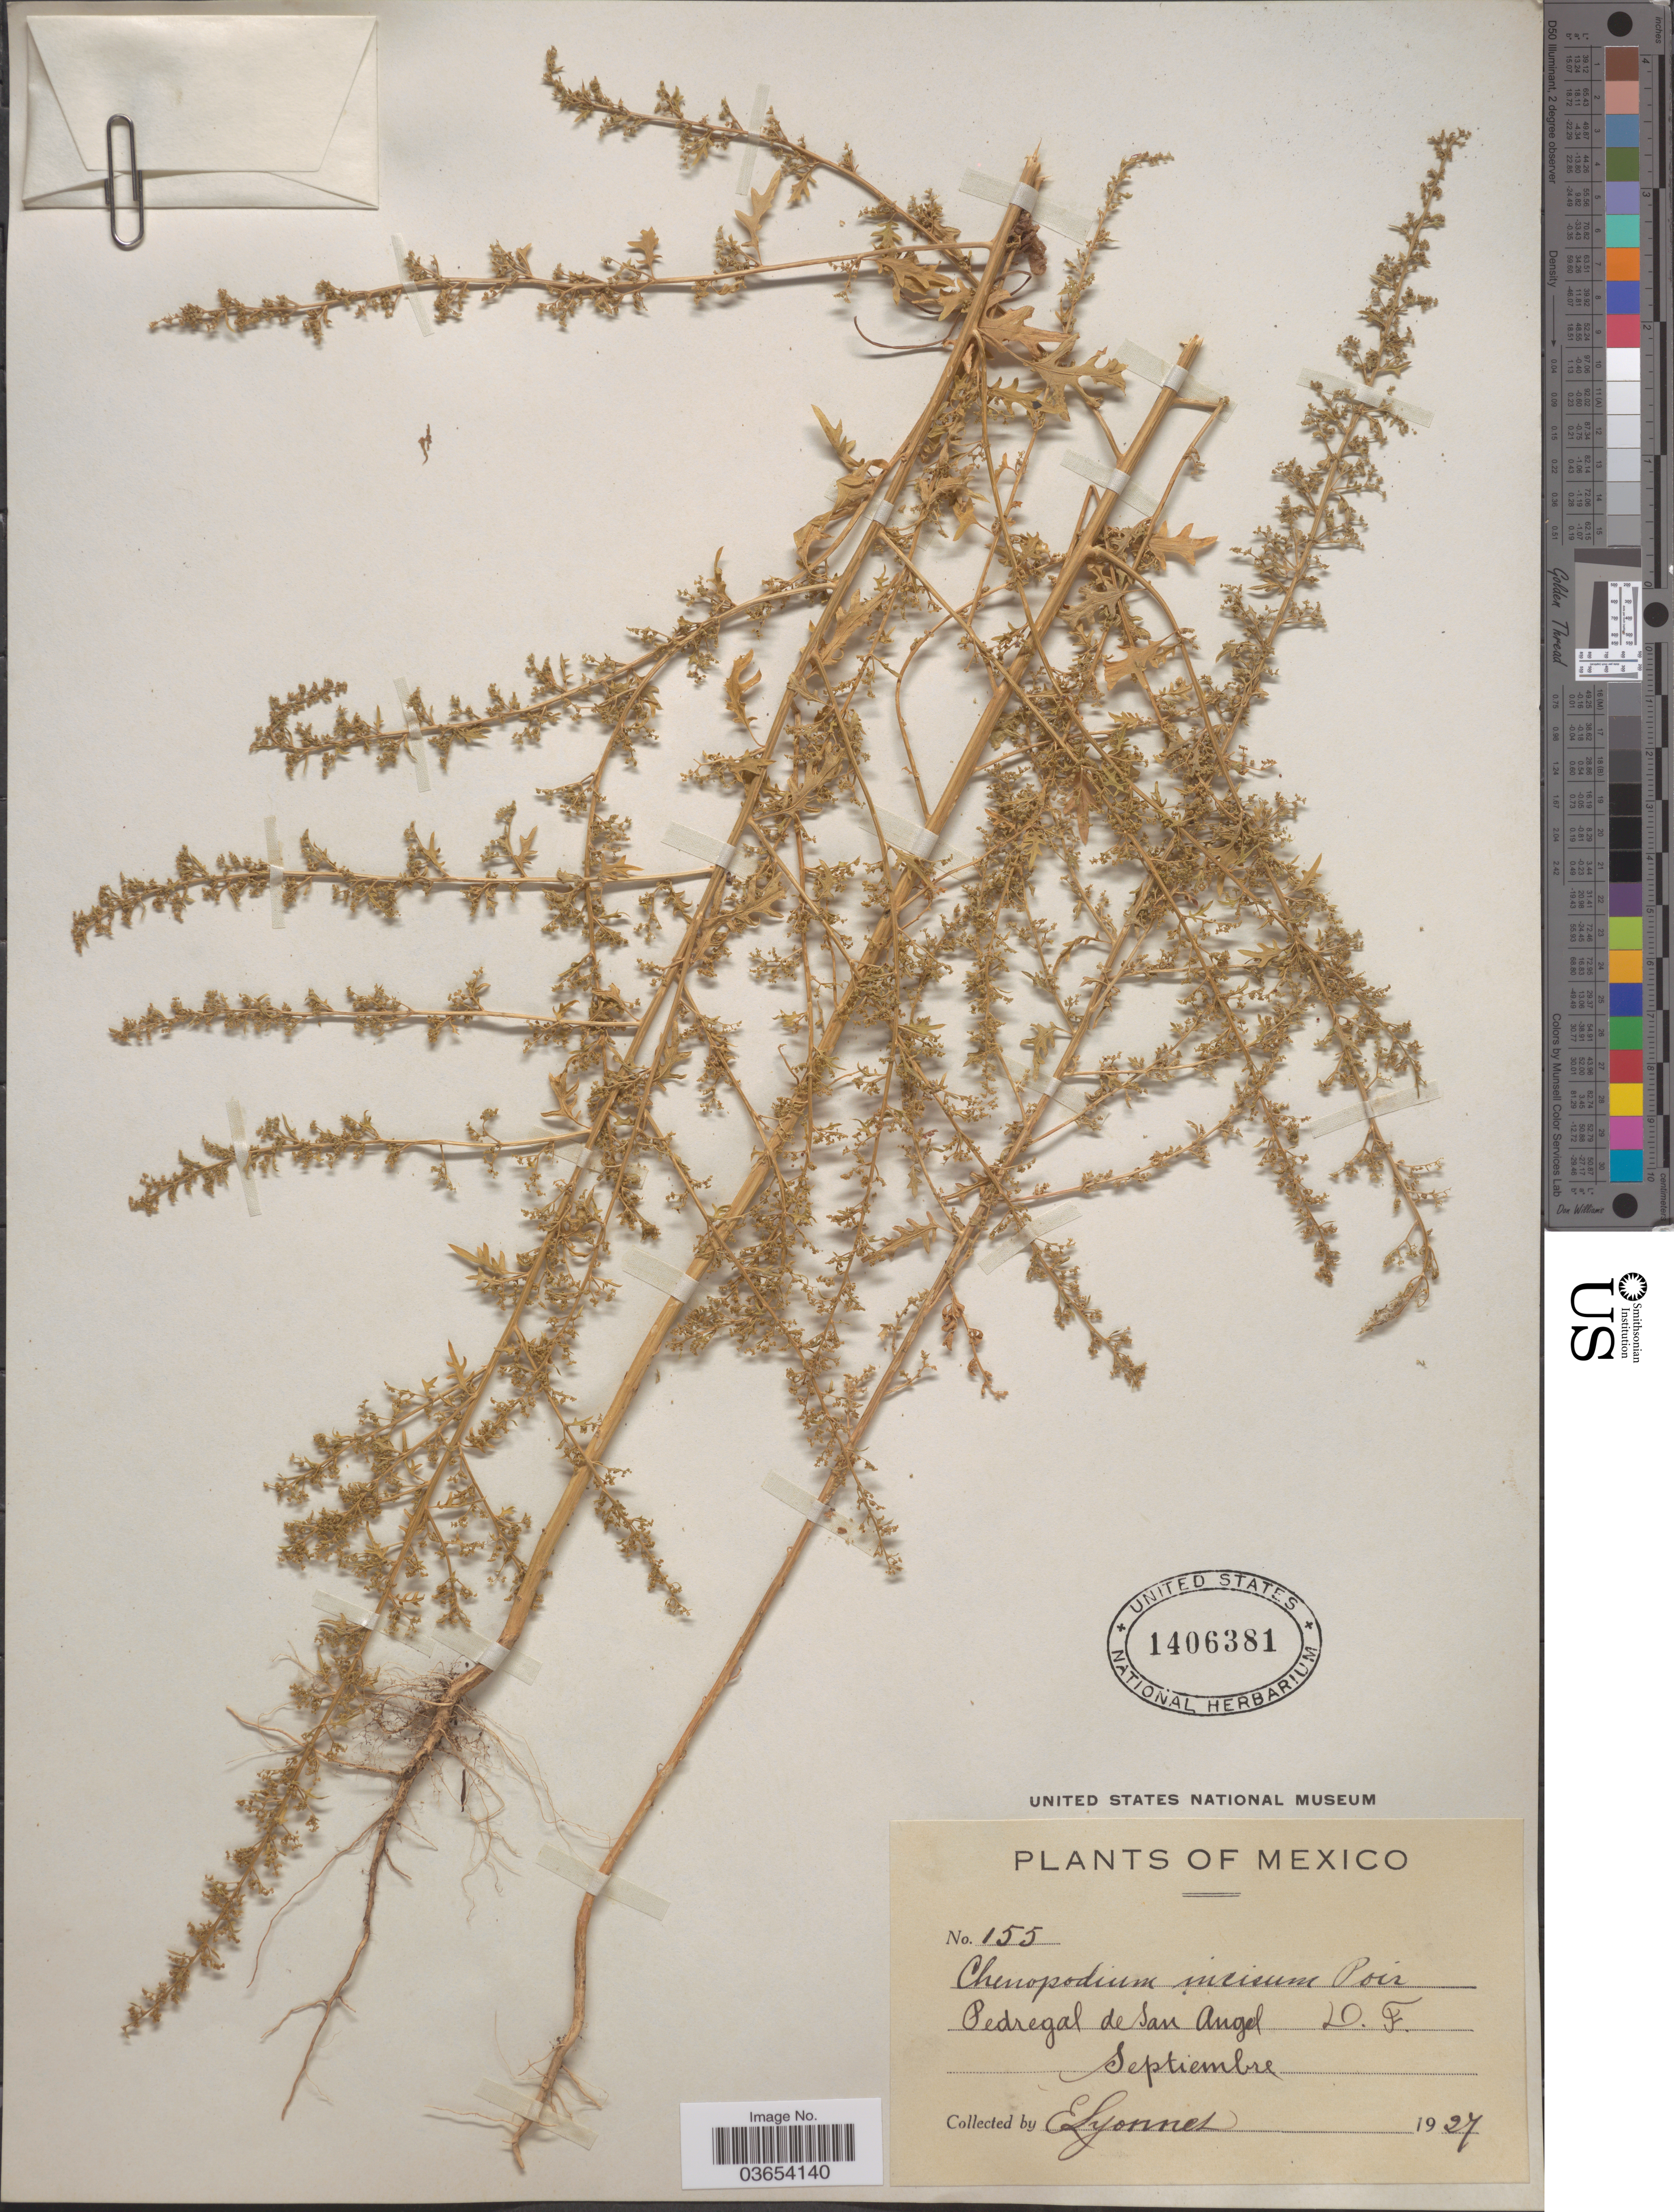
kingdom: Plantae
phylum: Tracheophyta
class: Magnoliopsida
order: Caryophyllales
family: Amaranthaceae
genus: Chenopodium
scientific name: Chenopodium incisum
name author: Poir.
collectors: E. Lyonnet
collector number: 155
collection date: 1927-09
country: Mexico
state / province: Distrito Federal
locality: Pedregal de San Angel. D.F.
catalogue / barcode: US 1406381